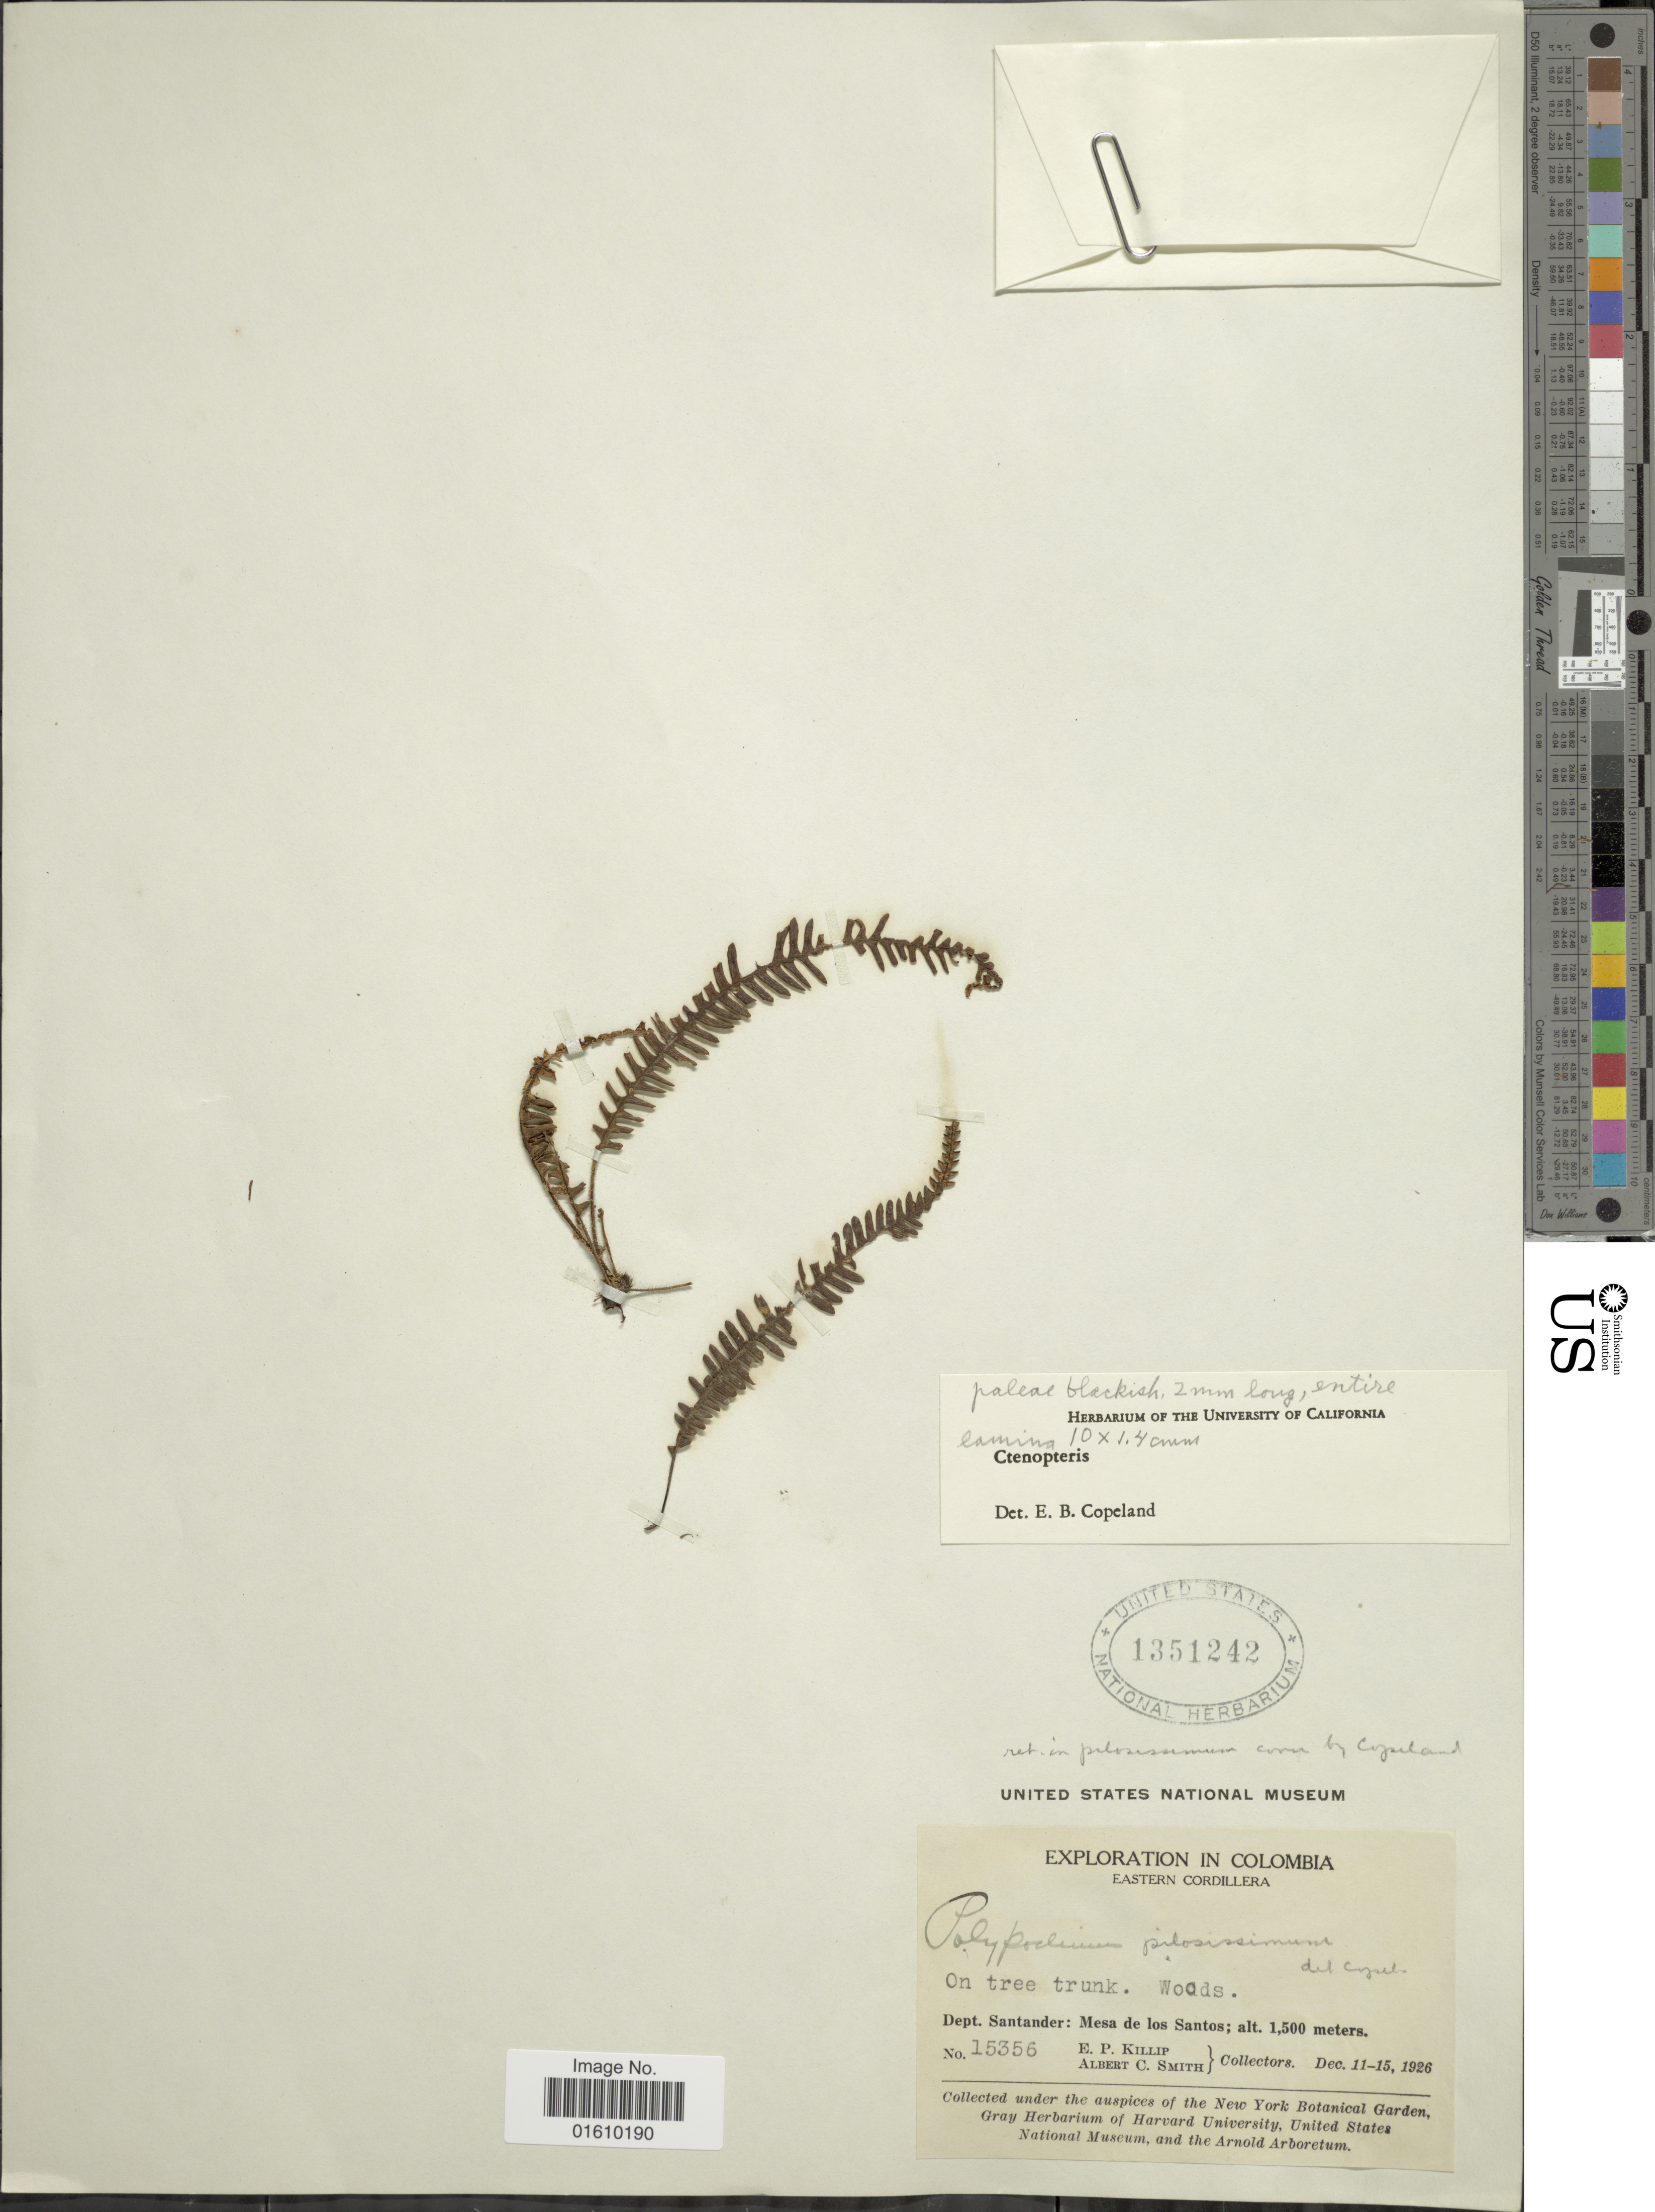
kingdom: Plantae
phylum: Tracheophyta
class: Polypodiopsida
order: Polypodiales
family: Polypodiaceae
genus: Melpomene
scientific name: Melpomene pilosissima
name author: (M. Martens & Galeotti) A.R. Sm. & R.C. Moran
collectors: E. P. Killip & A. C. Smith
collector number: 15356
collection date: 1926-12-11/1926-12-15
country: Colombia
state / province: Santander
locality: Eastern Cordillera, Mesa de los Santos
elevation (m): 1500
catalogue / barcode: US 1351242